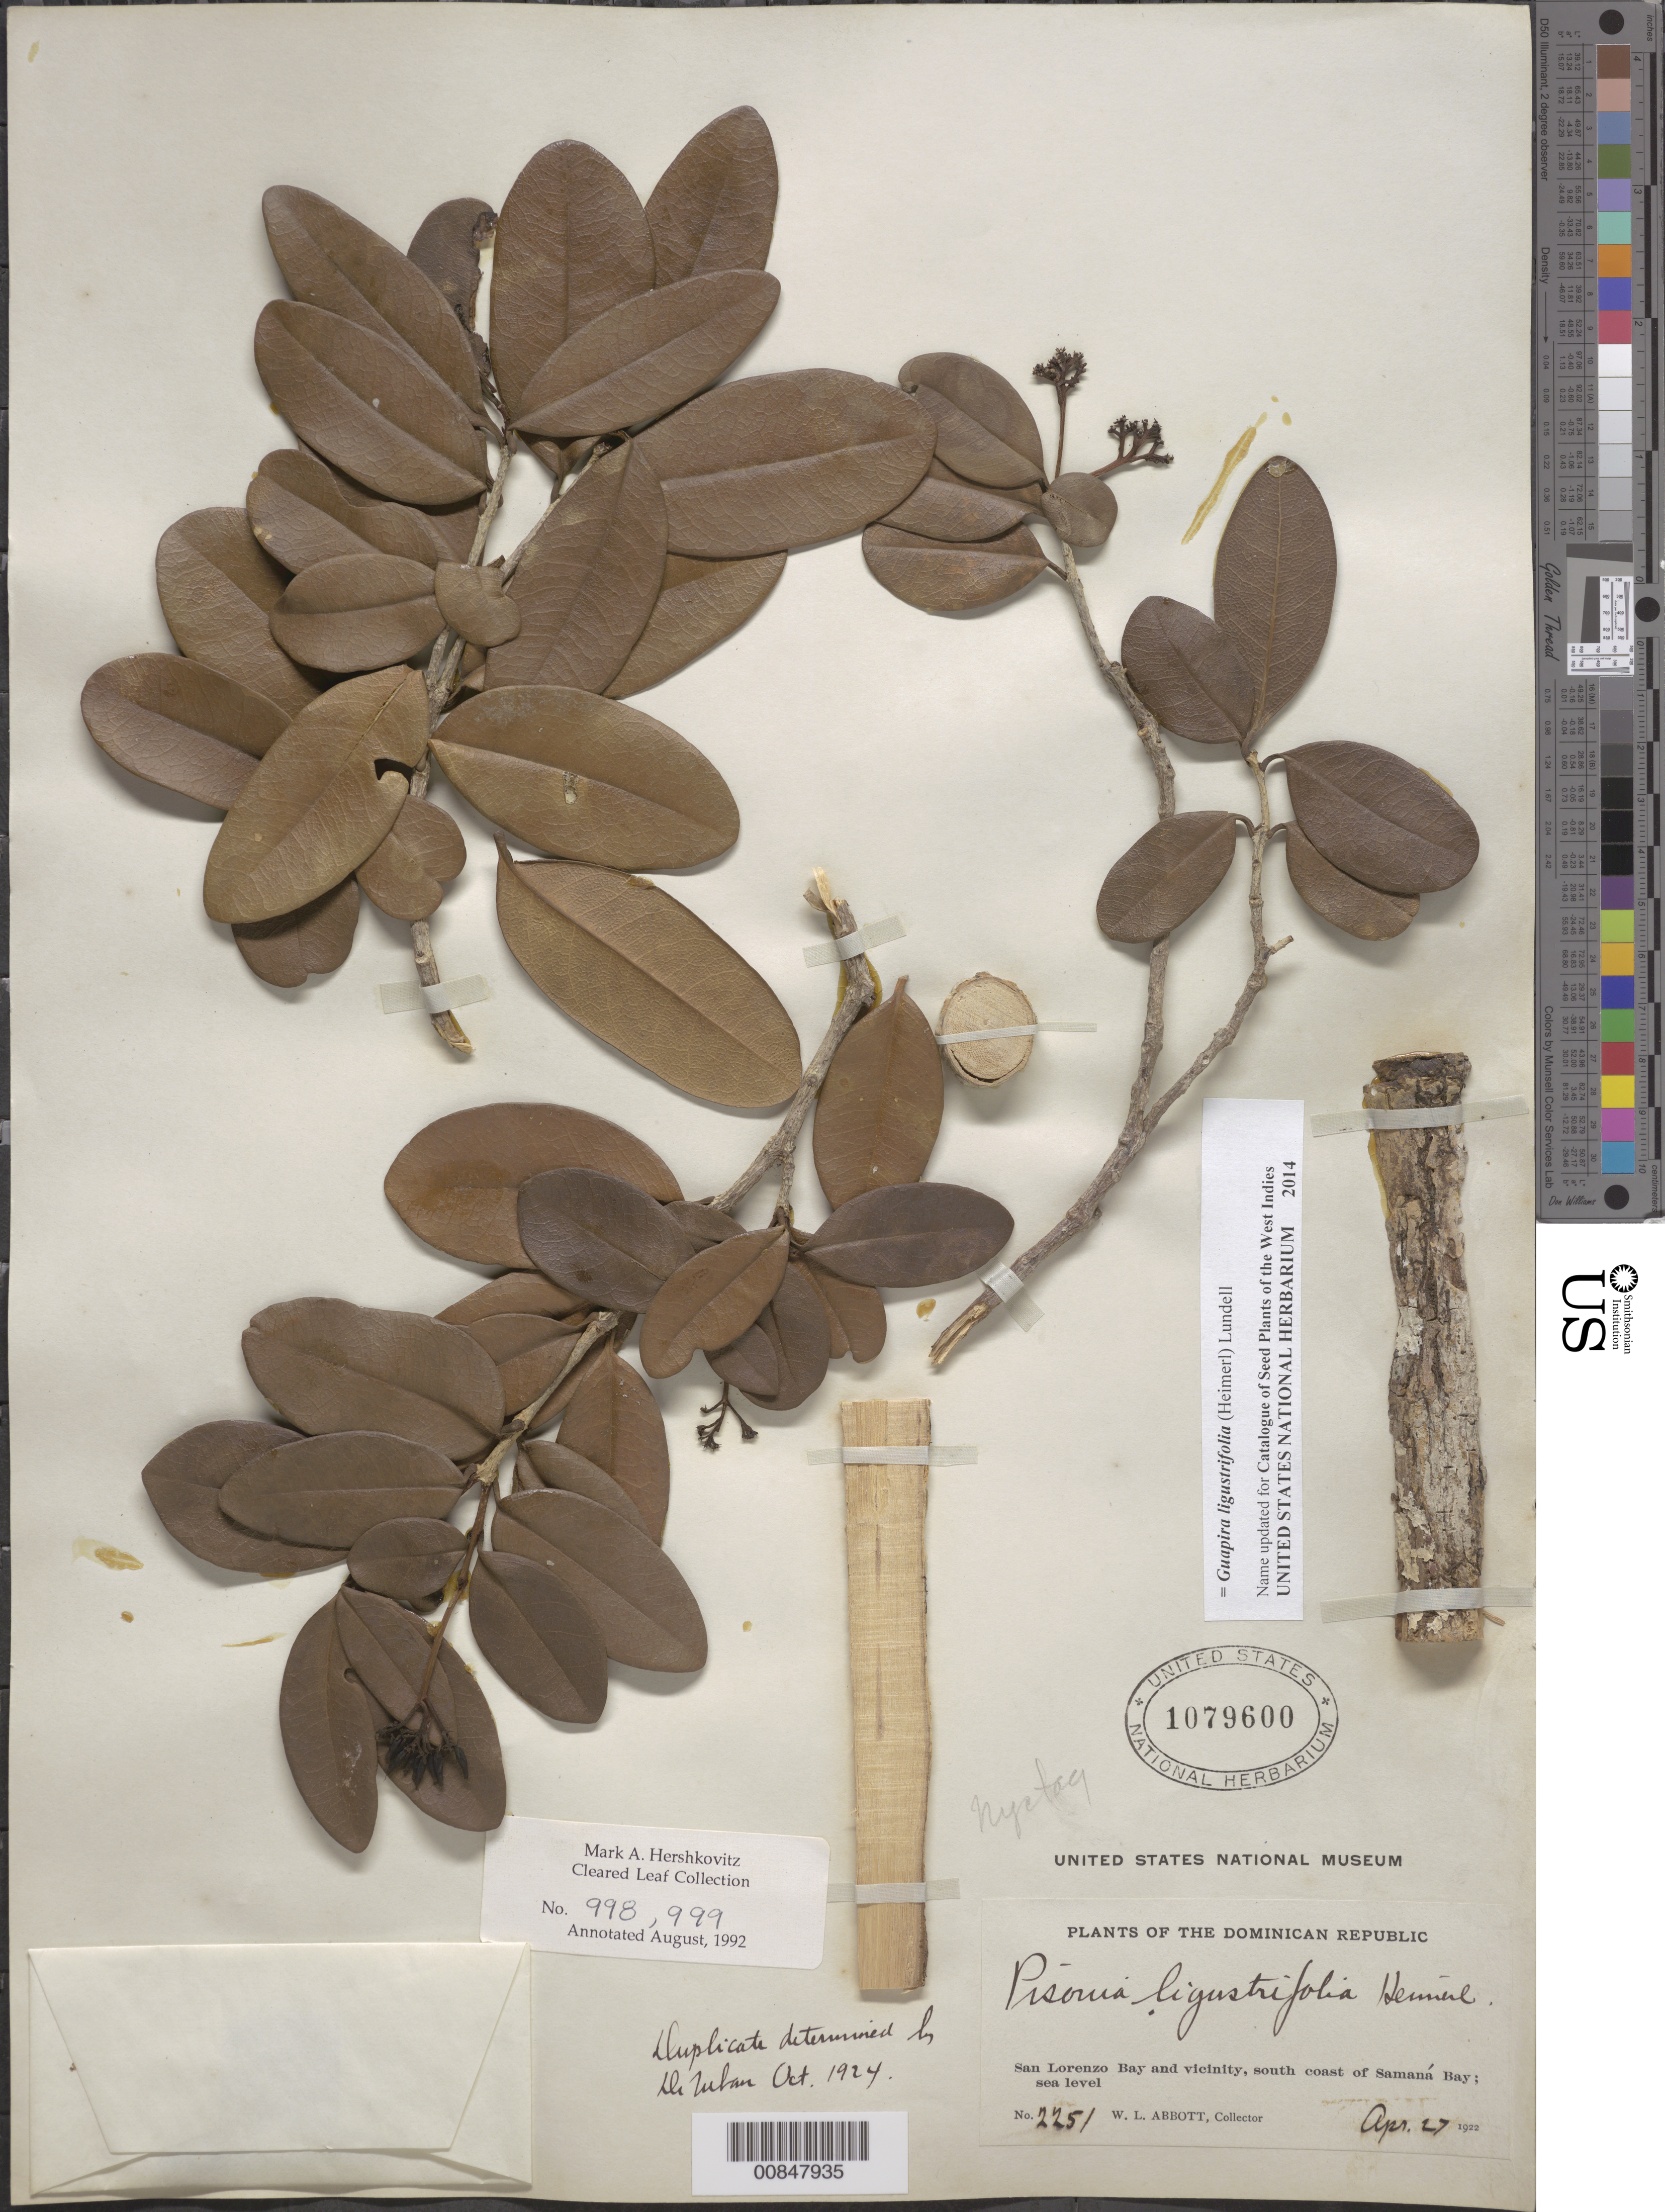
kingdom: Plantae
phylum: Tracheophyta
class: Magnoliopsida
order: Caryophyllales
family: Nyctaginaceae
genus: Guapira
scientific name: Guapira ligustrifolia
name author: (Heimerl) Lundell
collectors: W. L. Abbott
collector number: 2251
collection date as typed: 27 Apr 1922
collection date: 1922-04-27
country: Dominican Republic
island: Hispaniola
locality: San Lorenzo Bay and vicinity, south coast of Samaná Bay.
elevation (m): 0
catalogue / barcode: US 1079600